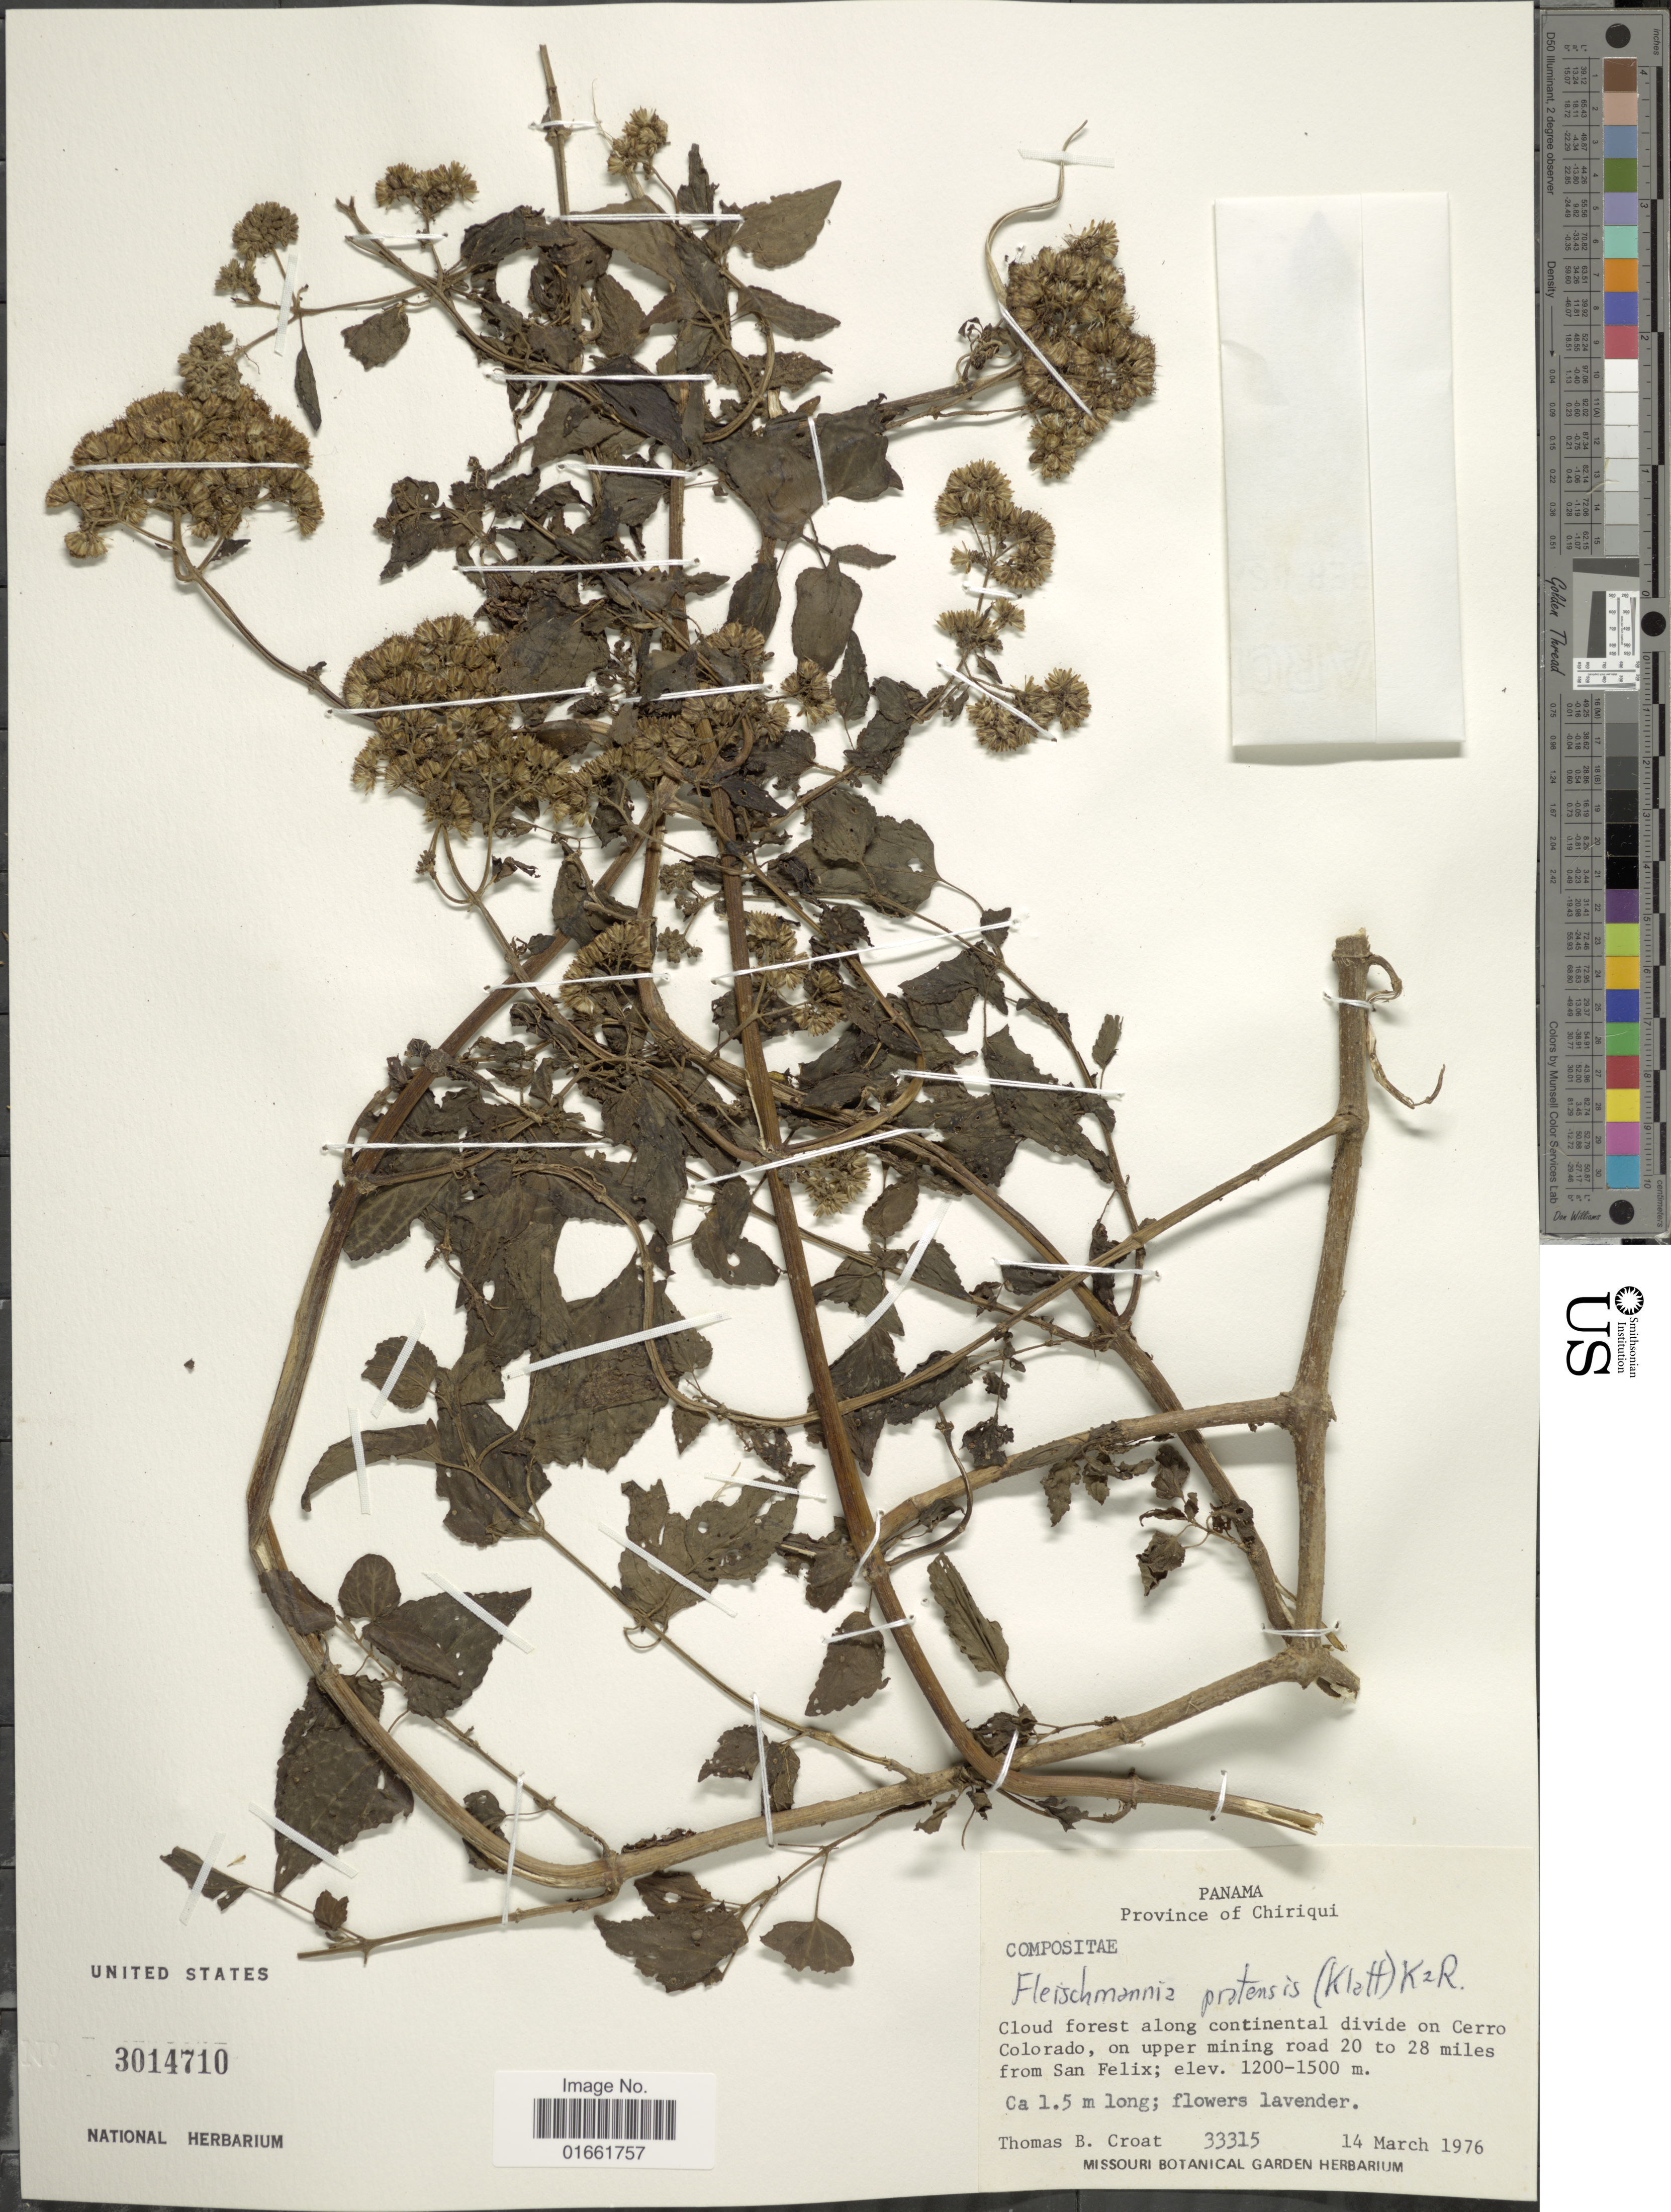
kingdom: Plantae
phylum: Tracheophyta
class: Magnoliopsida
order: Asterales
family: Asteraceae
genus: Fleischmannia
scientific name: Fleischmannia pratensis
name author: (Klatt) R.M. King & H. Rob.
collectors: T. B. Croat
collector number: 33315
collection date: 1976-03-14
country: Panama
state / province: Chiriqui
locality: Province of Chiriqui. Cloud forest along continental divide on Cerro Colorado, on upper mining road 20 to 28 miles from San Felix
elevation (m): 1200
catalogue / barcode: US 3014710